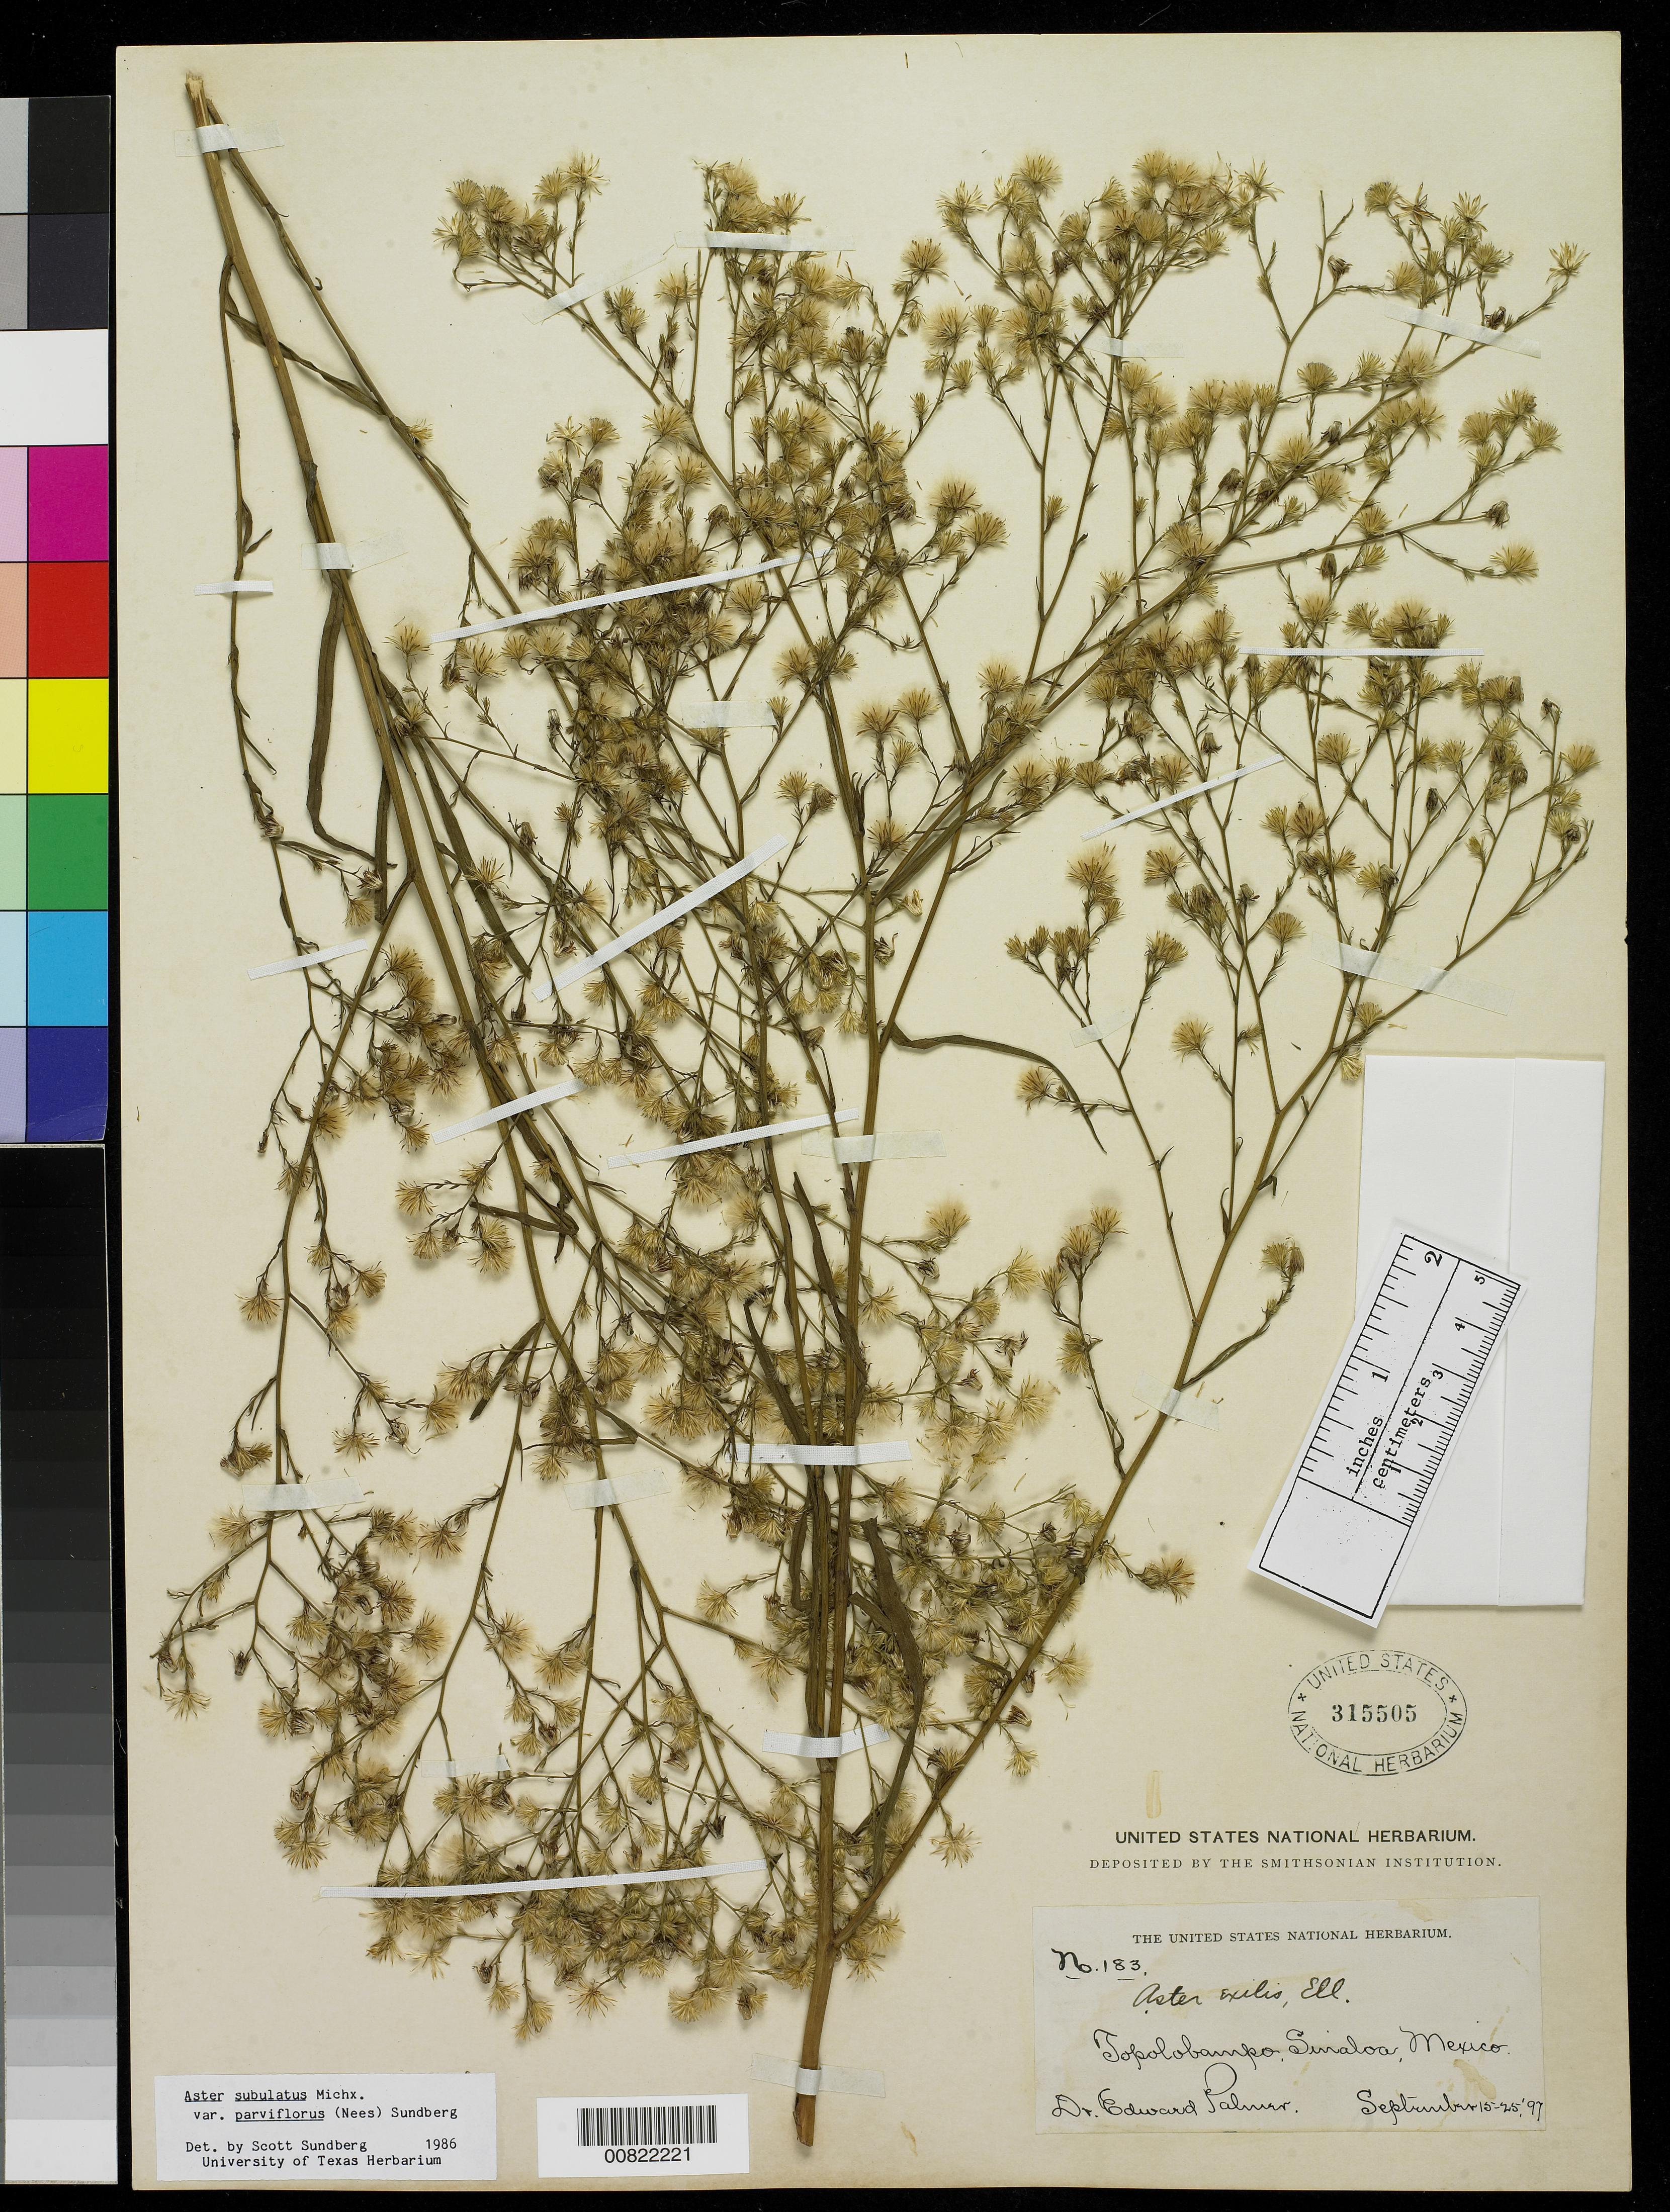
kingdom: Plantae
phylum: Tracheophyta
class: Magnoliopsida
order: Asterales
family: Asteraceae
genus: Symphyotrichum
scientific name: Symphyotrichum subulatum var. parviflorum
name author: (Nees) S.D. Sundb.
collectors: E. Palmer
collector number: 183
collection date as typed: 15 Sep 1897 to 25 Sep 1897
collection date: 1897-09-15/1897-09-25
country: Mexico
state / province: Sinaloa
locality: Topolobampo, Sinaloa.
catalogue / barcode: US 315505